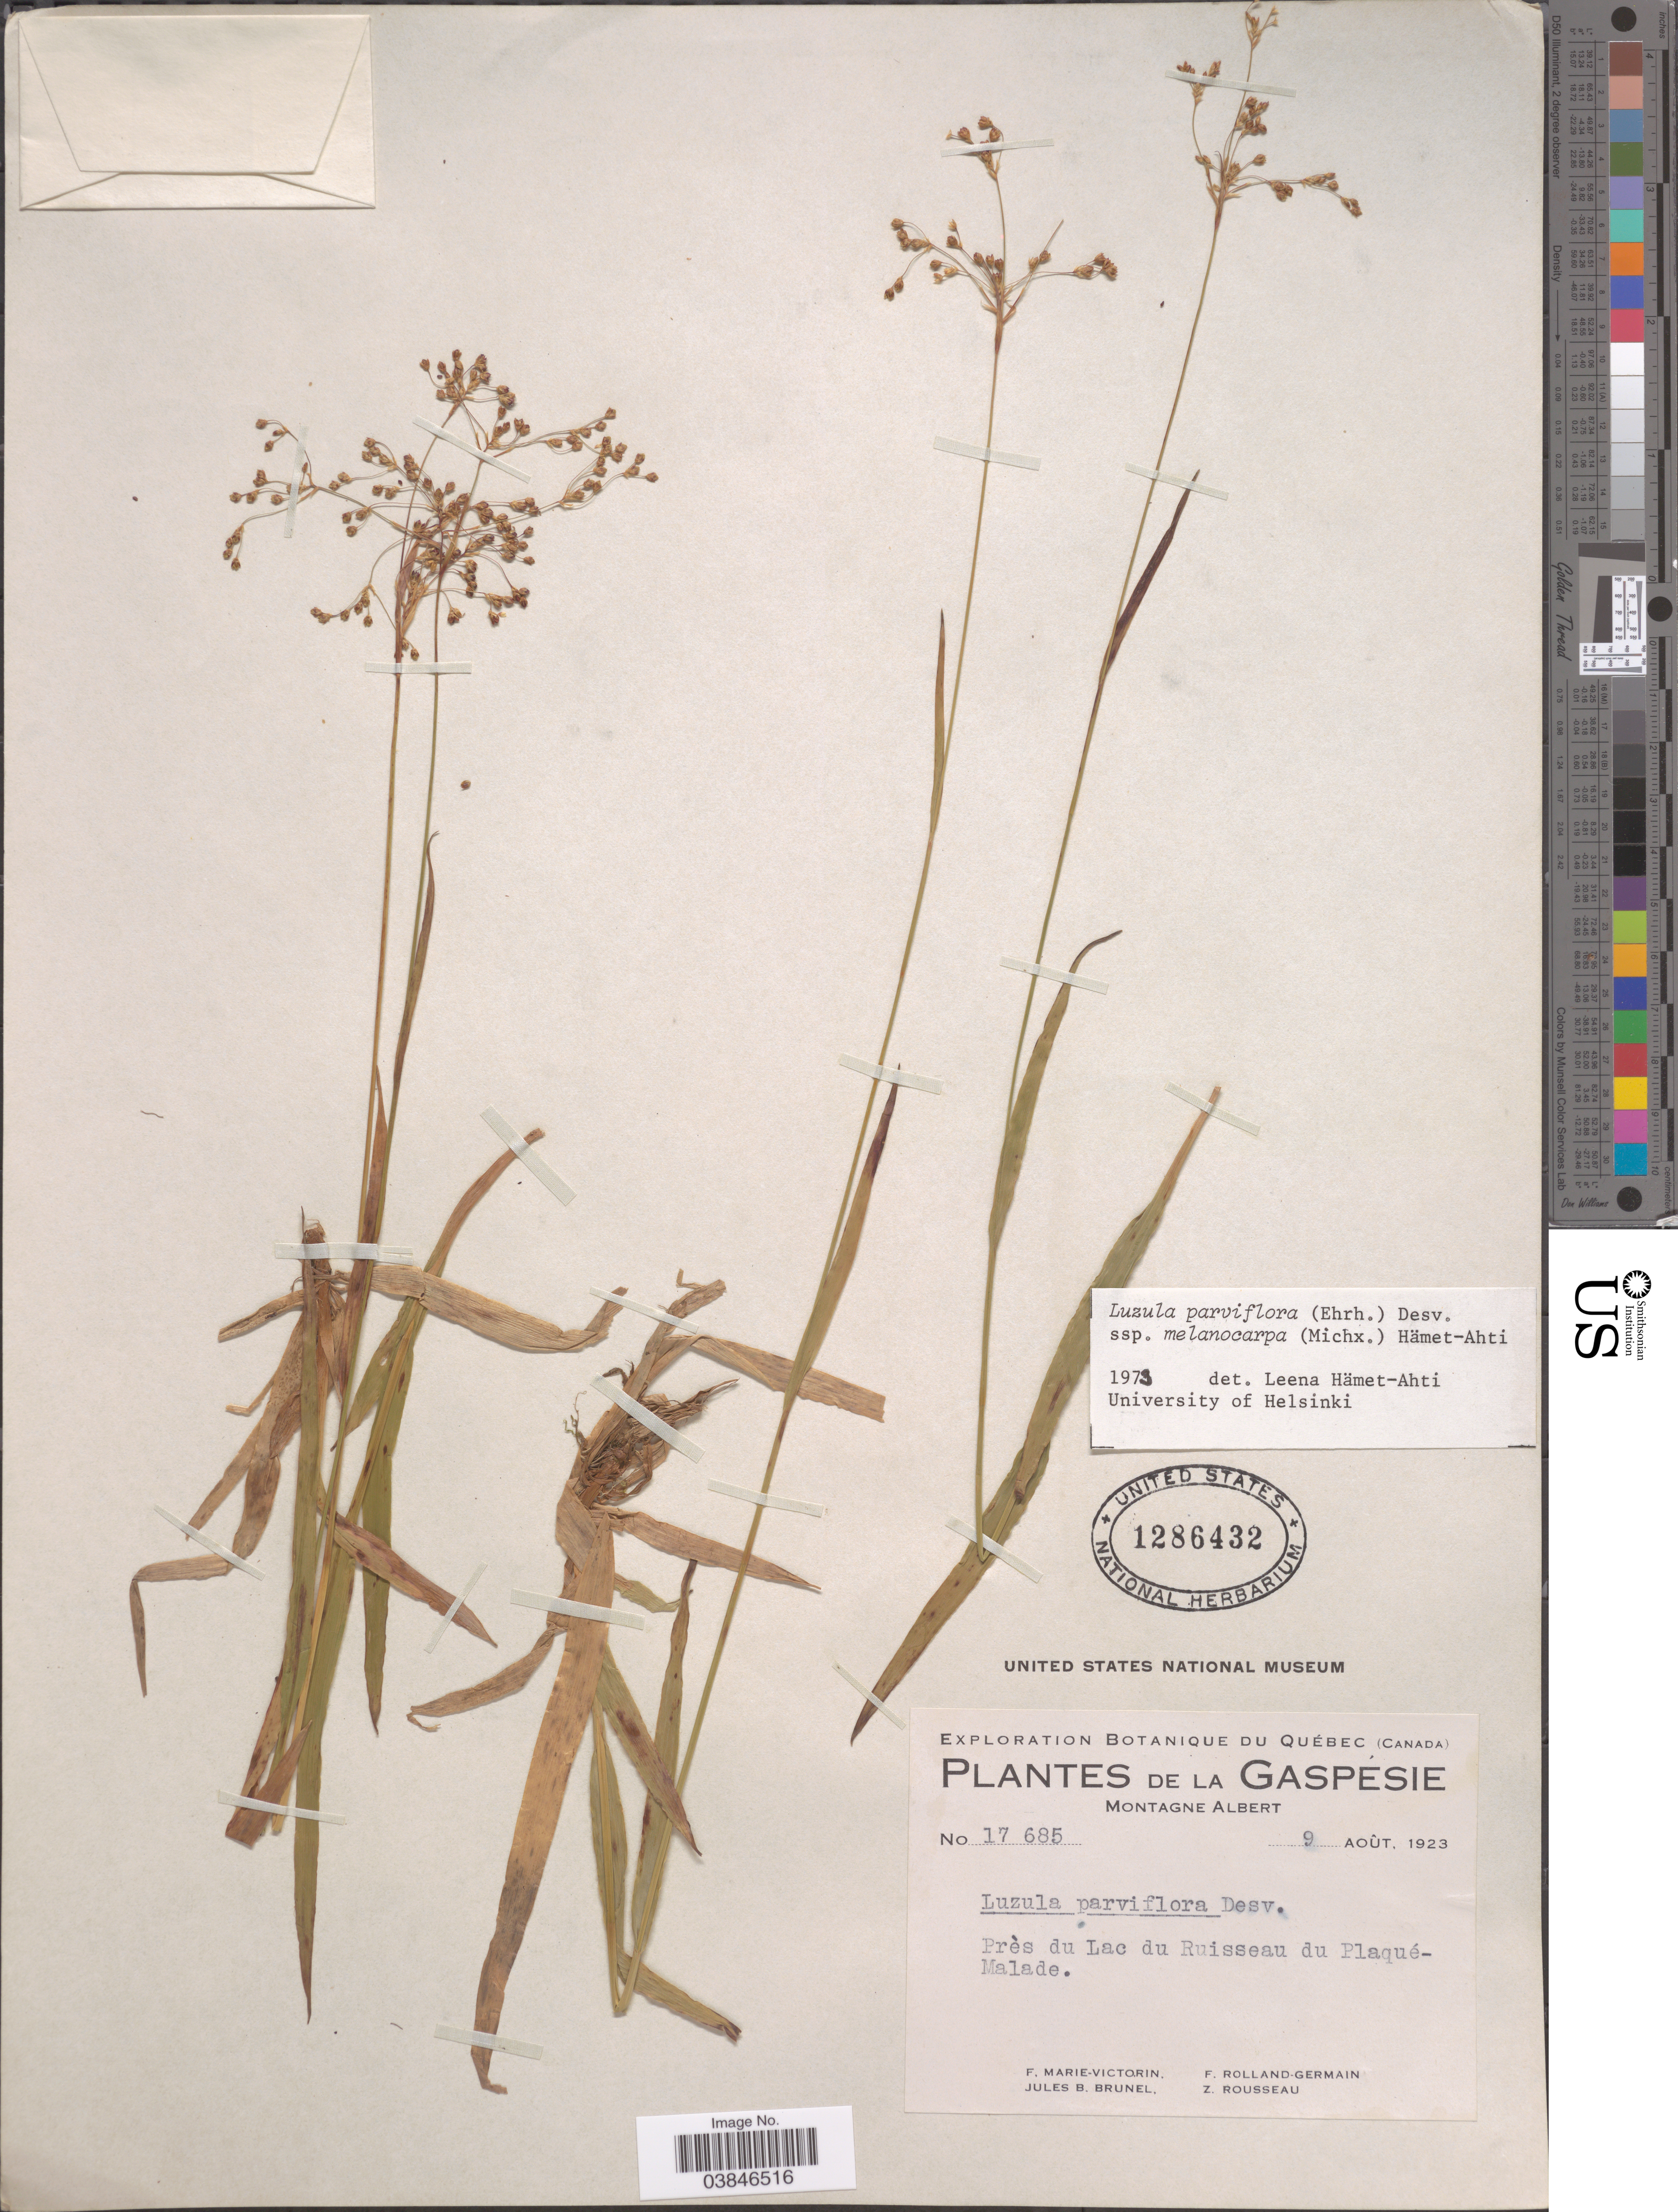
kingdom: Plantae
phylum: Tracheophyta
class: Liliopsida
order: Poales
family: Juncaceae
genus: Luzula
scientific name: Luzula parviflora subsp. melanocarpa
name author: Desv.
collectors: F. Marie-Victorin, J. Brunel, Rolland-Germain & Z. Rousseau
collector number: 17685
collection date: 1923-08-09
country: Canada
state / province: Quebec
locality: La Gaspésie, Montagne Albert. Près du Lac du Ruisseau du Plaqué-Malade.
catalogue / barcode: US 1286432